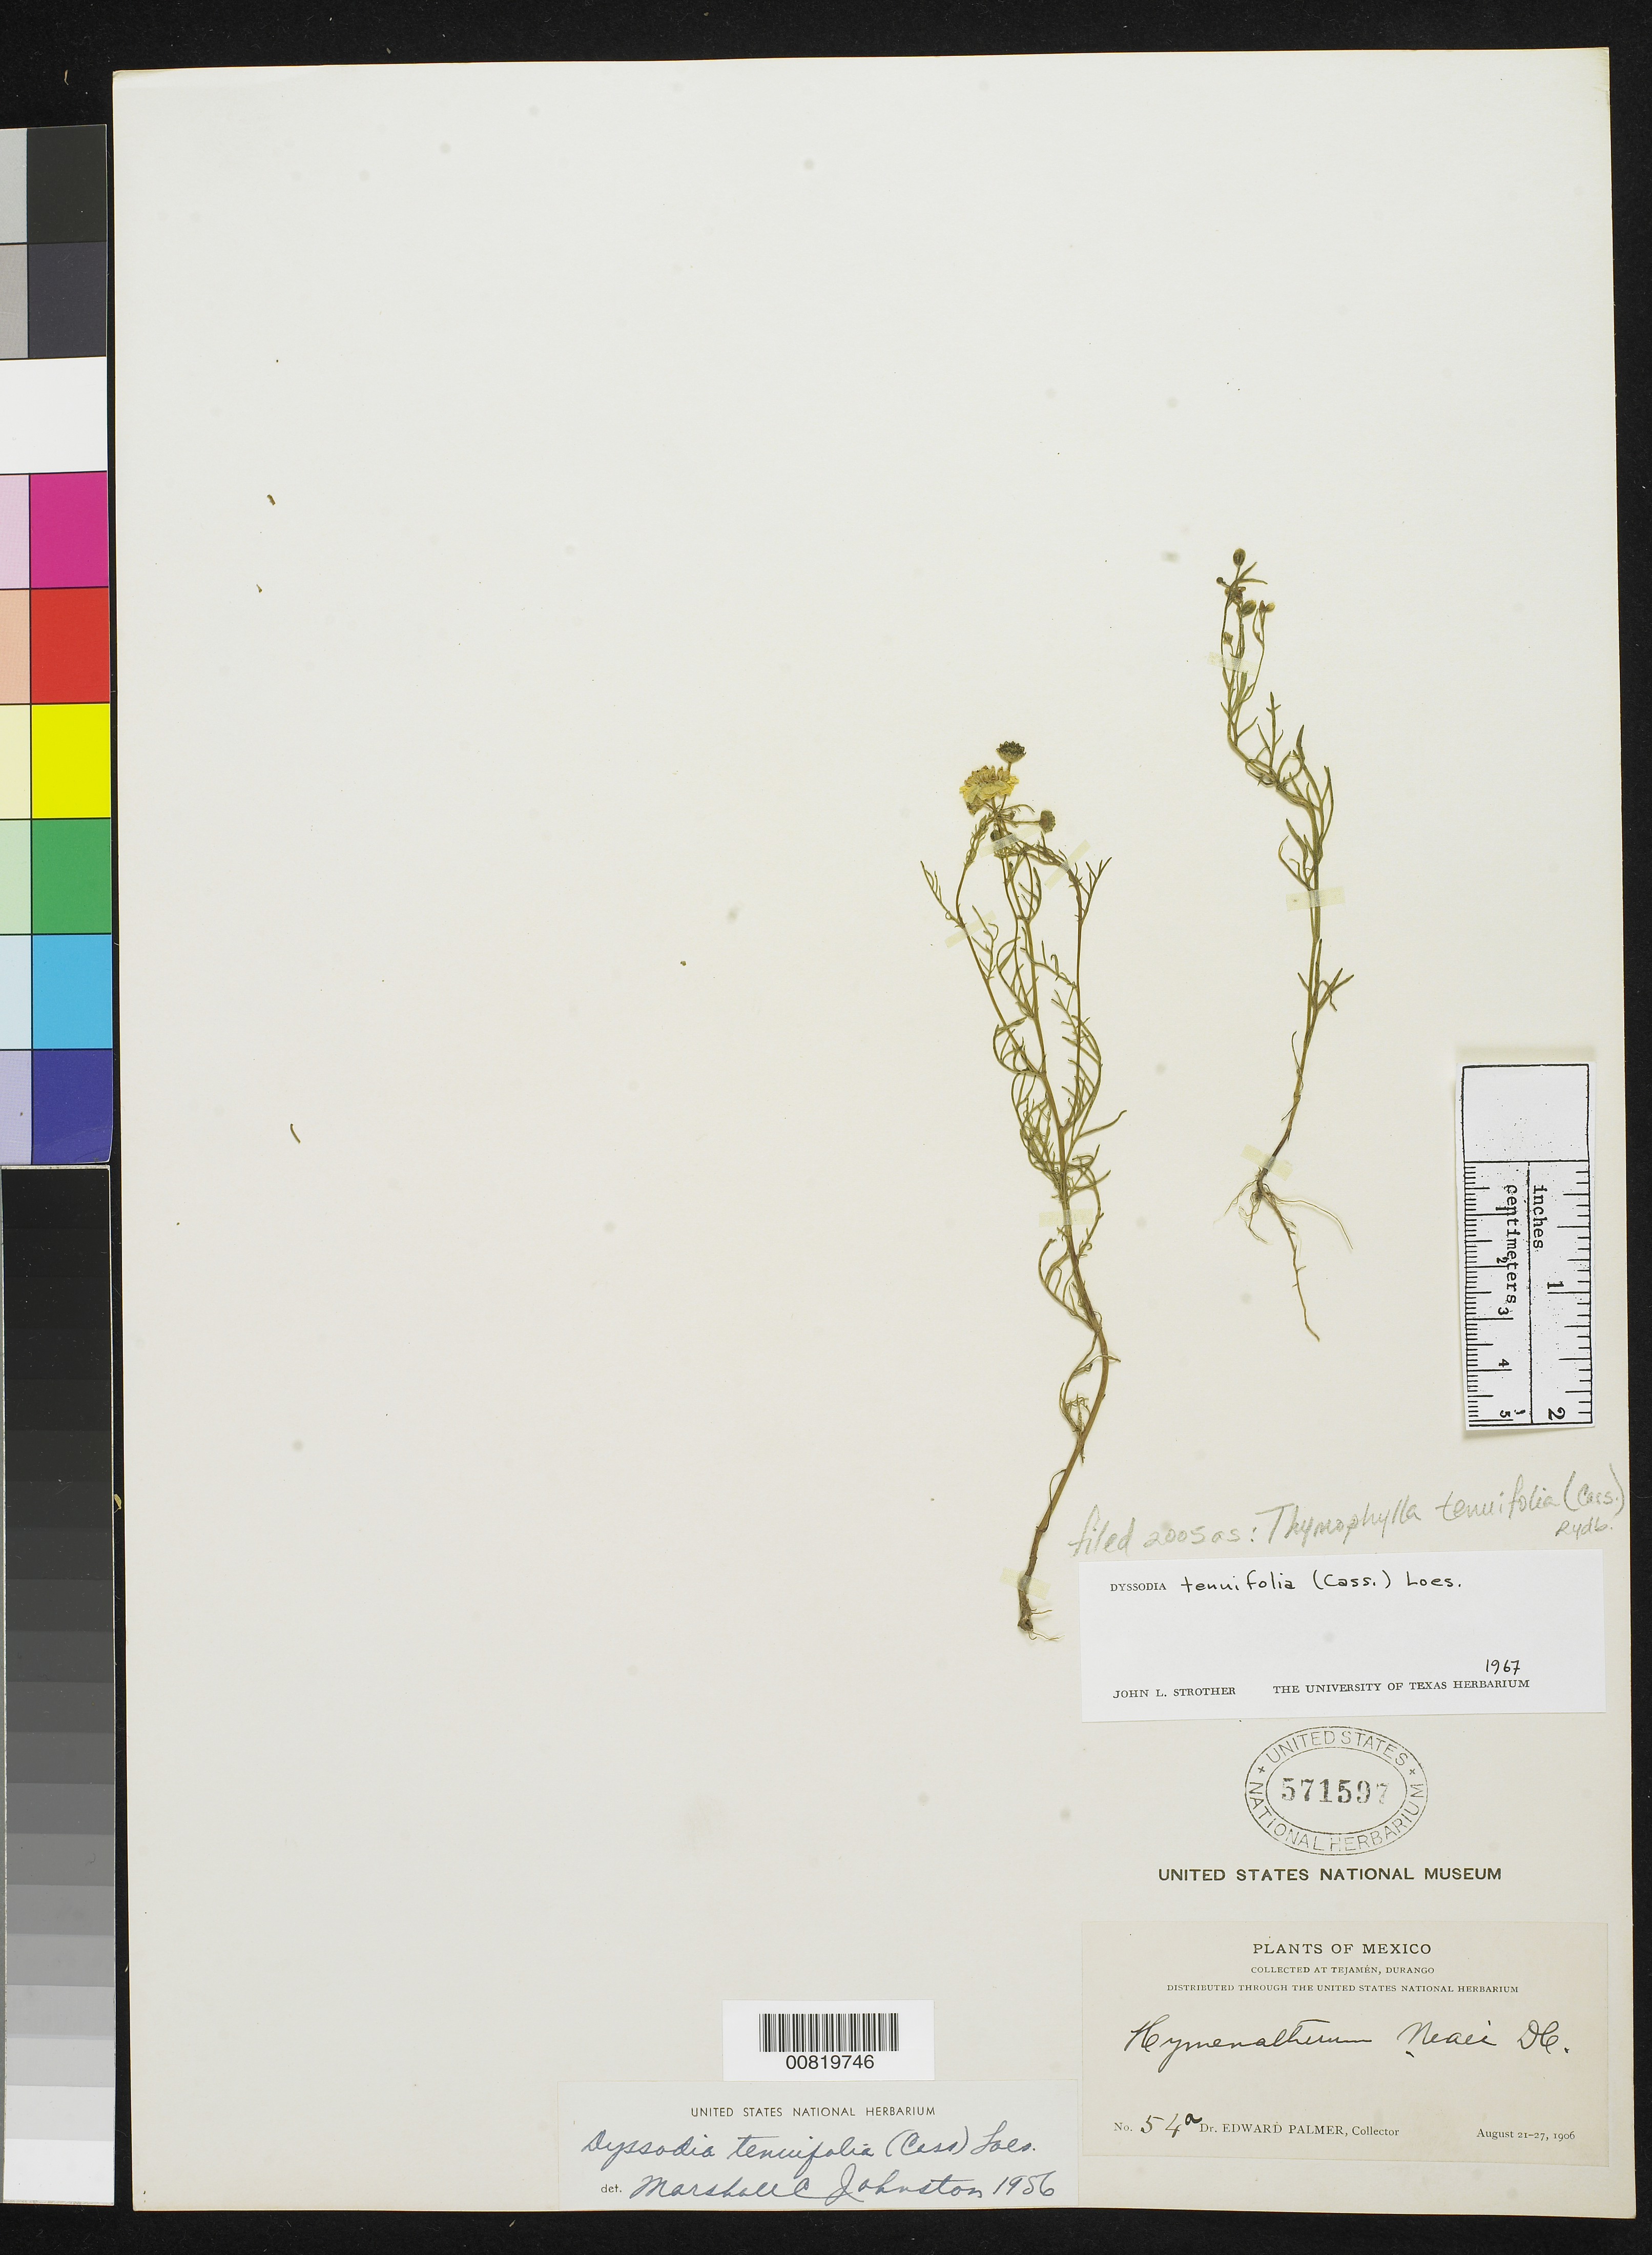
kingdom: Plantae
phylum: Tracheophyta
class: Magnoliopsida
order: Asterales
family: Asteraceae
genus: Thymophylla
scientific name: Thymophylla tenuifolia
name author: (Cass.) Rydb.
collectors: E. Palmer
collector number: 54a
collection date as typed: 21 Aug 1906 to 27 Aug 1906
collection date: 1906-08-21/1906-08-27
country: Mexico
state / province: Durango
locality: Tejamén, Durango.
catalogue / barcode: US 571597